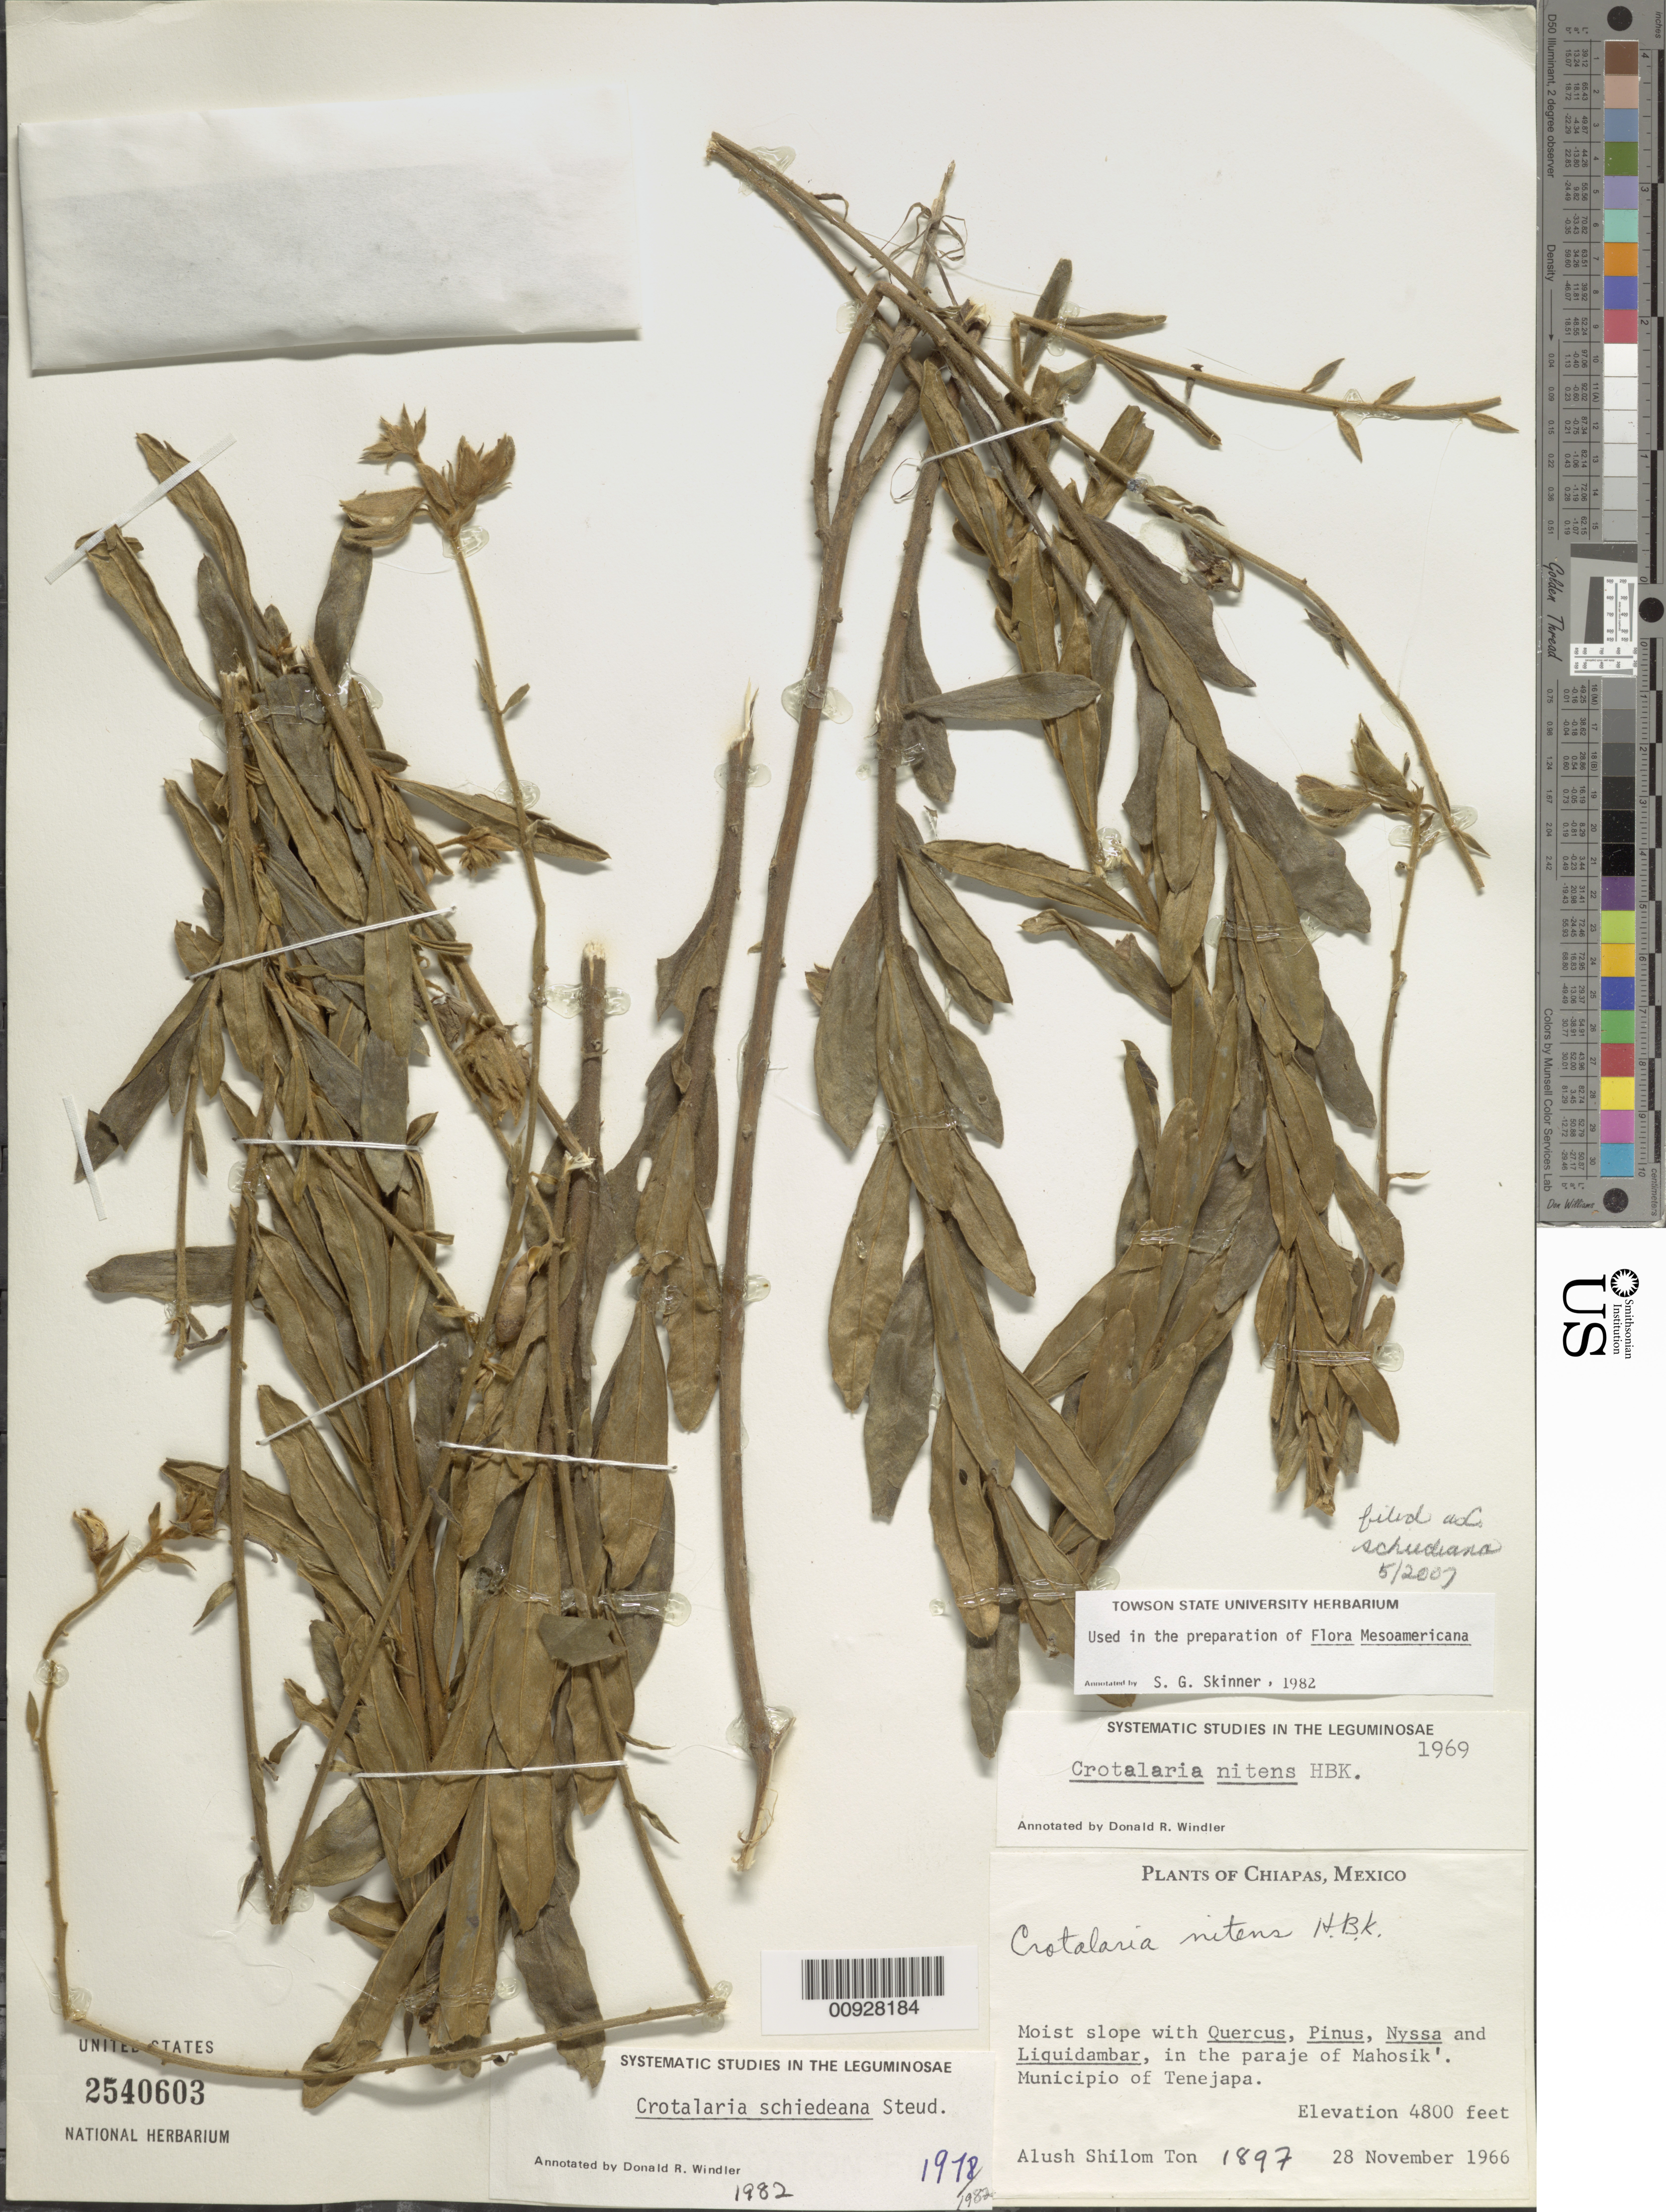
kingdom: Plantae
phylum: Tracheophyta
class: Magnoliopsida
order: Fabales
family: Fabaceae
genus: Crotalaria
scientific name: Crotalaria schiedeana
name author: Steud.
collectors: A. Shilom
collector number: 1897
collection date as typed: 28 Nov 1966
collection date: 1966-11-28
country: Mexico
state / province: Chiapas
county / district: Tenejapa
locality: In the paraje of Mahosik'. Municipio of Tenejapa, Chiapas.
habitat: Moist slope with Quercus, Pinus, Nyssa and Liquidambar.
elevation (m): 1463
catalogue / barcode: US 2540603